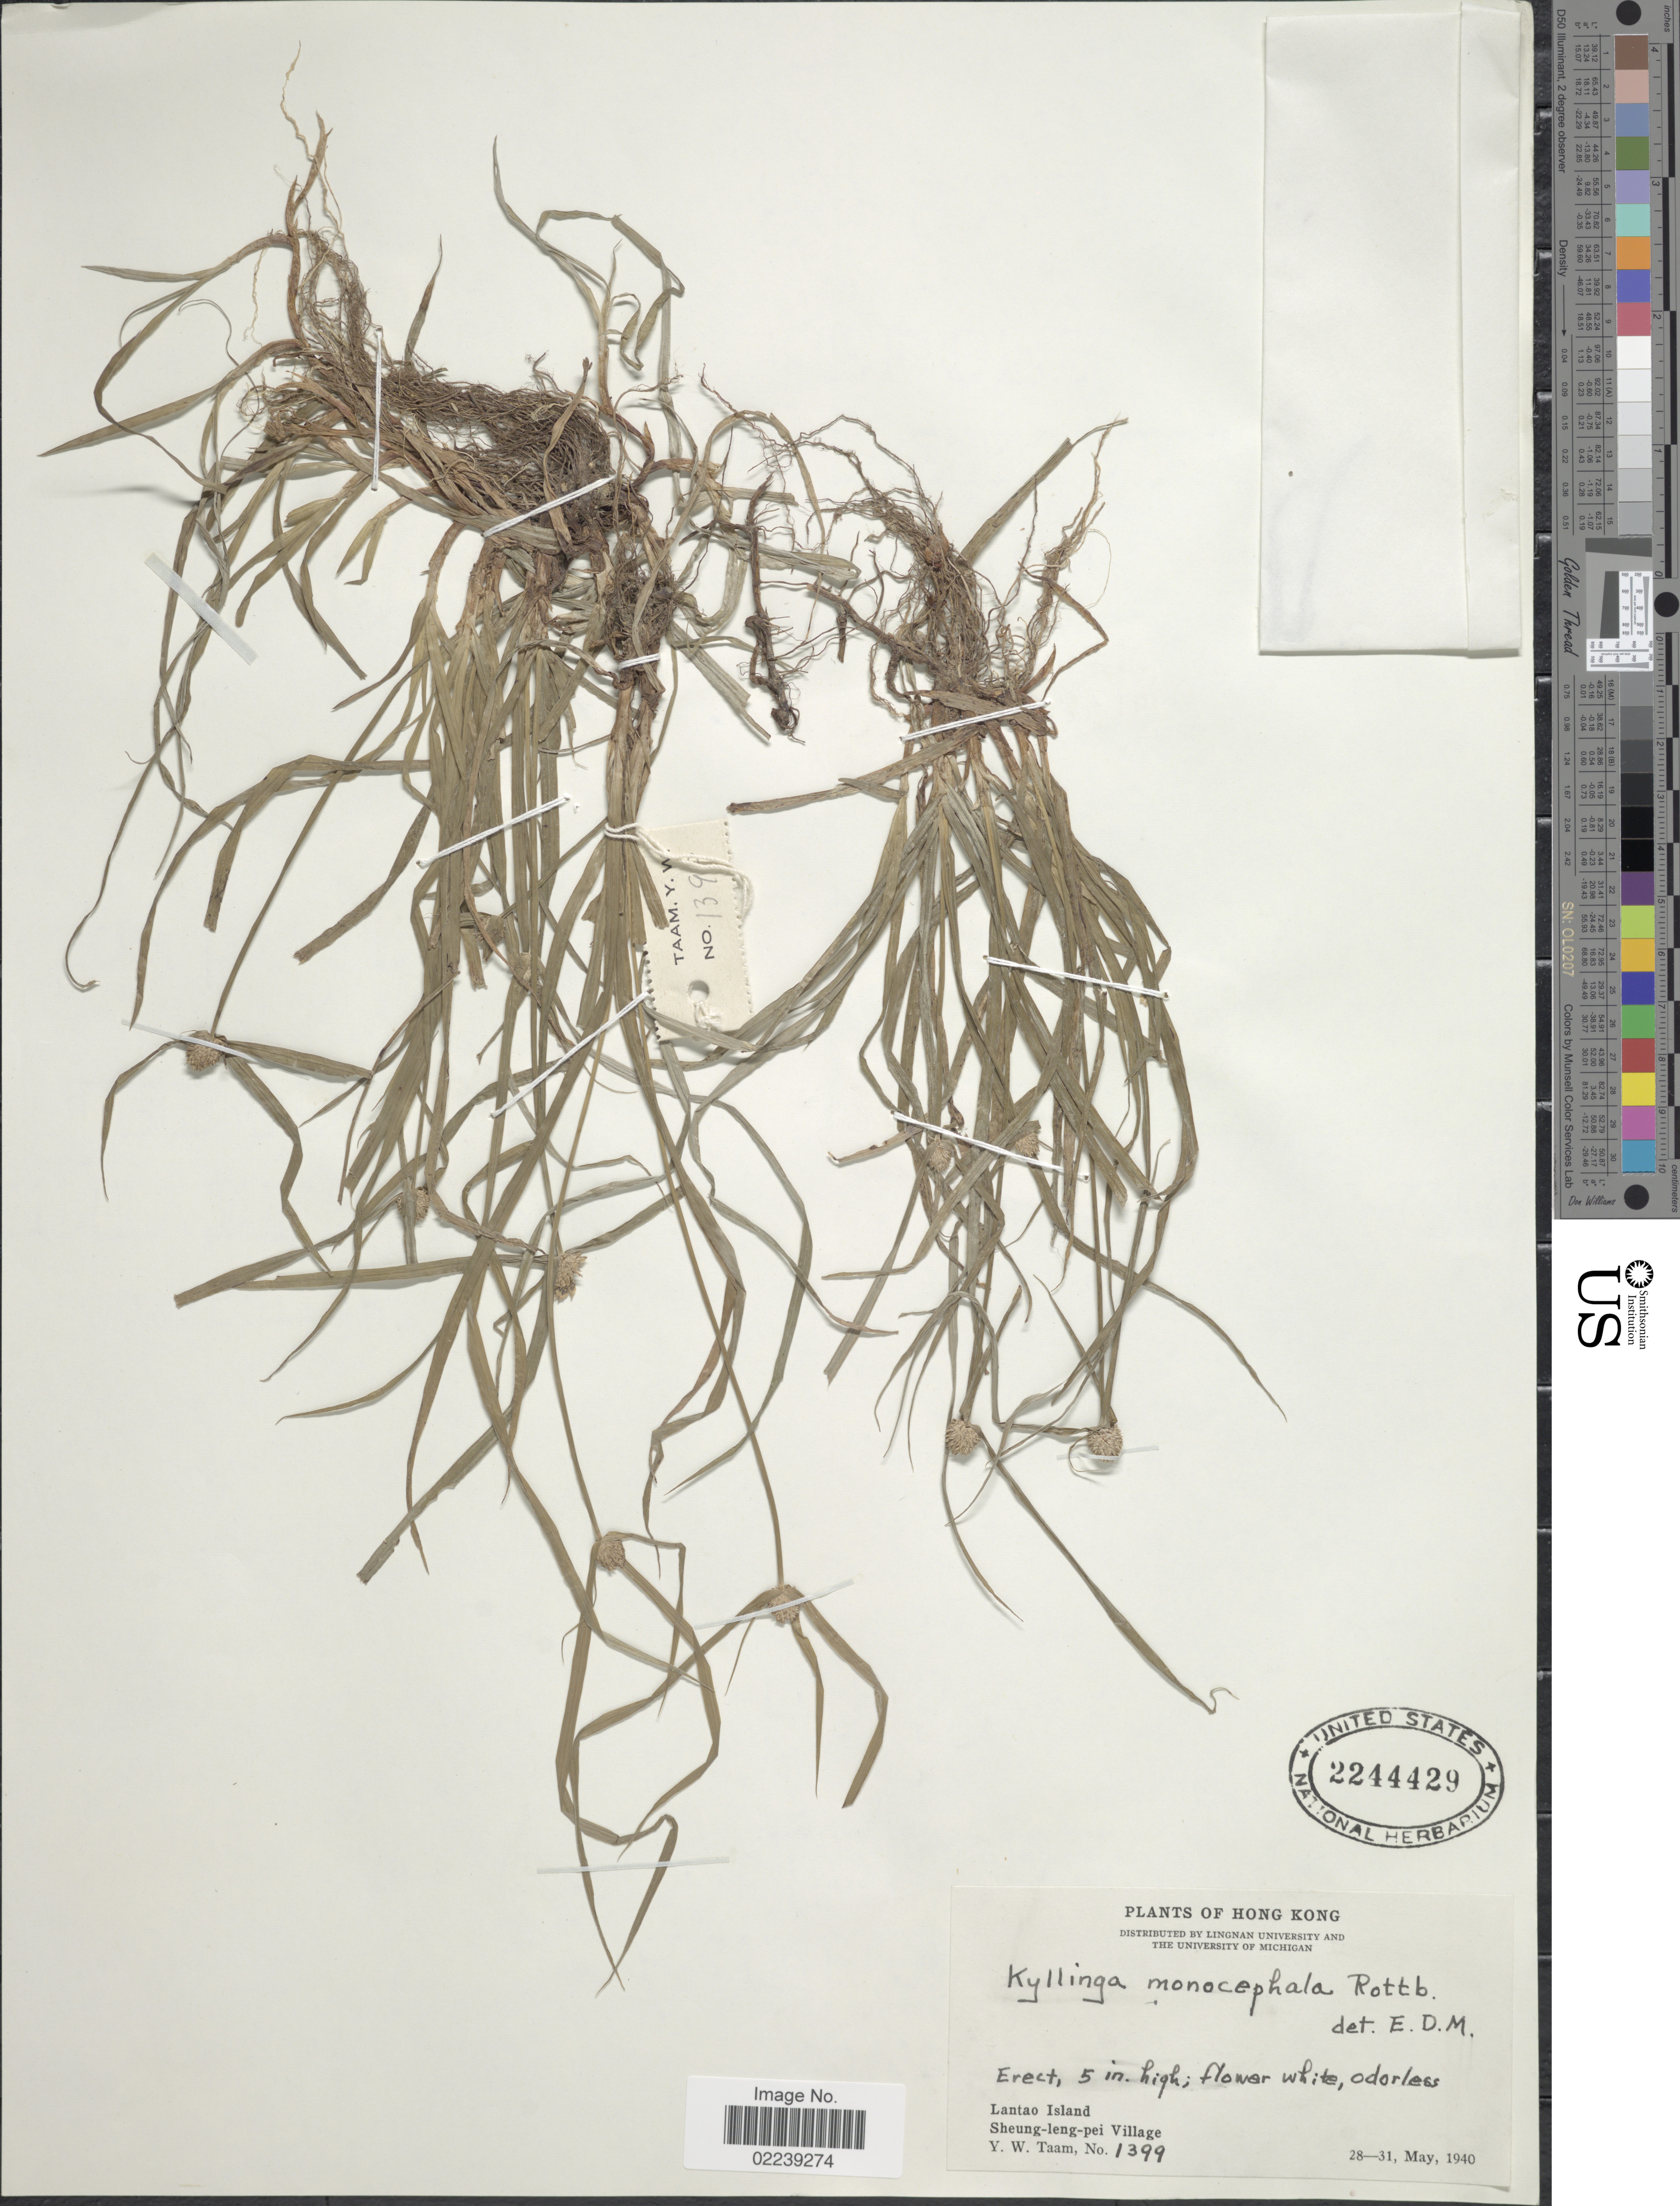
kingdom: Plantae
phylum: Tracheophyta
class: Liliopsida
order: Poales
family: Cyperaceae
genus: Cyperus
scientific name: Cyperus mindorensis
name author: (Steud.) Huygh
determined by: Strong, M. T., (US), Smithsonian Institution - National Museum of Natural History (UNITED STATES)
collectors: Y. W. Taam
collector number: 1399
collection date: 1940-05-28/1940-05-31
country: China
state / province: Hong Kong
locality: Lantao Island, Sheung-leng-pei Village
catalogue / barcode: US 2244429